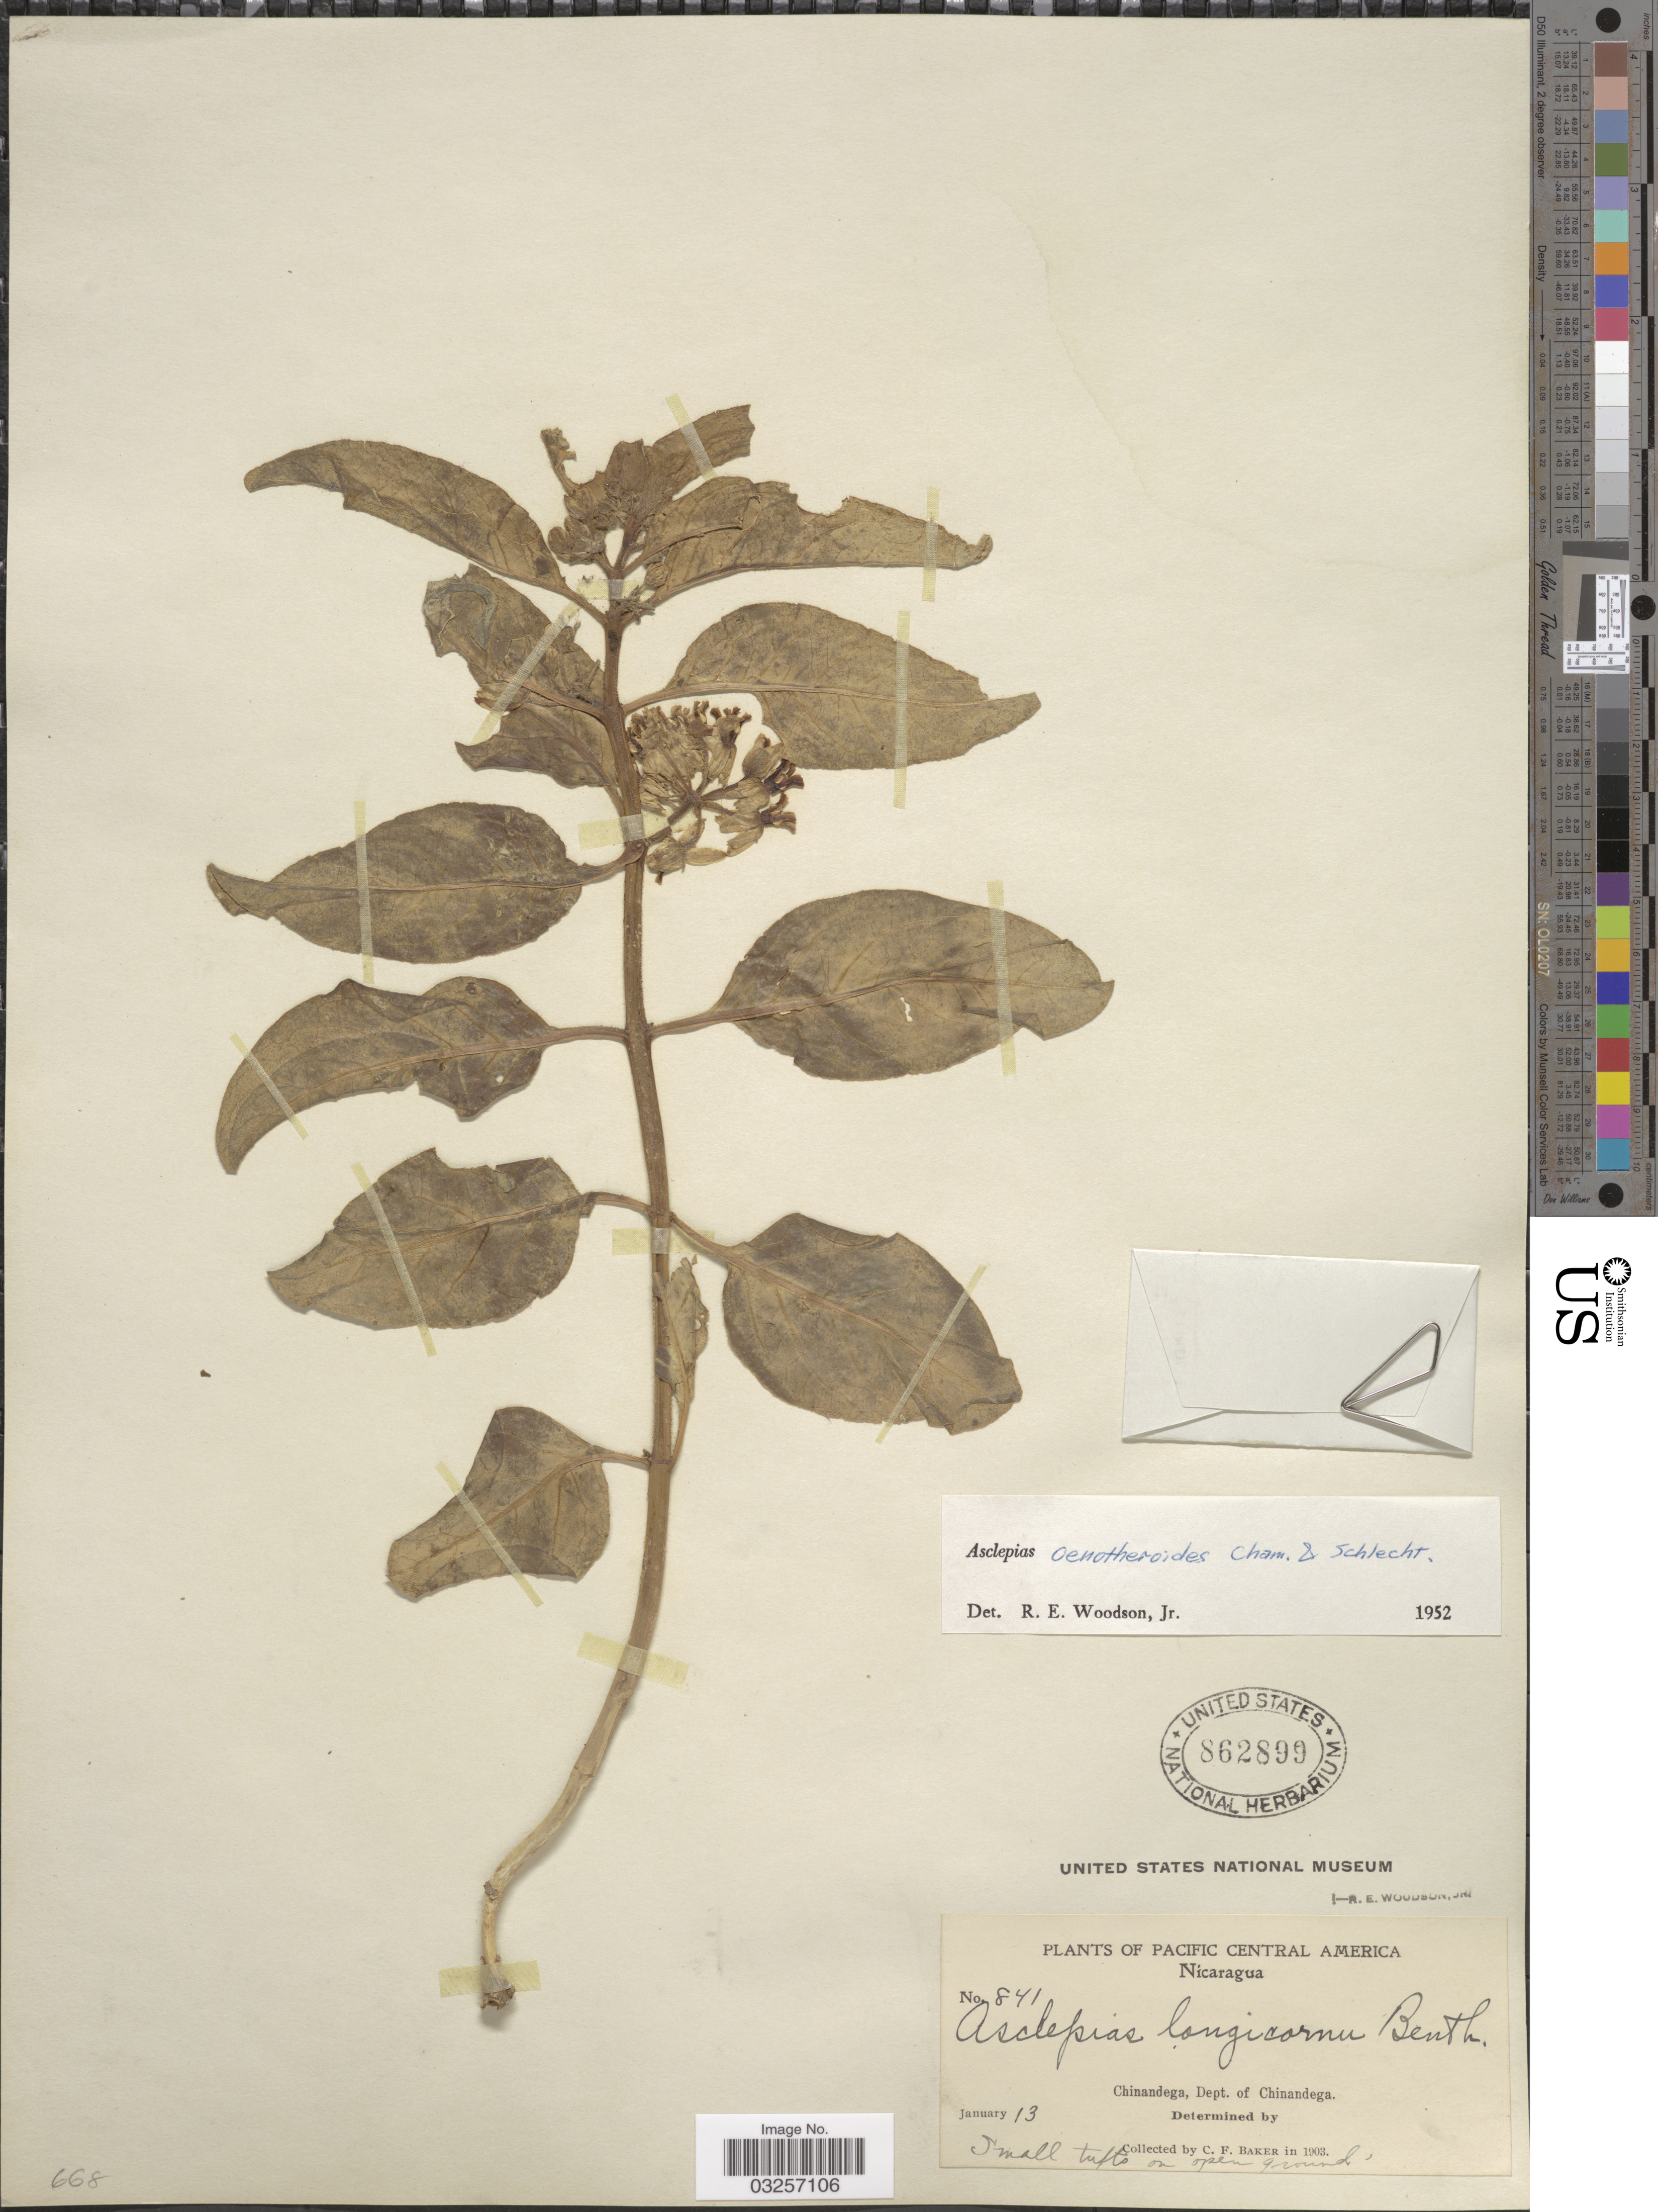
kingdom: Plantae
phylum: Tracheophyta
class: Magnoliopsida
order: Gentianales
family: Apocynaceae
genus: Asclepias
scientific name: Asclepias oenotheroides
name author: Schltdl. & Cham.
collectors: C. F. Baker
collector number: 841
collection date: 1903-01-13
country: Nicaragua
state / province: Chinandega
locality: Chinandega, Dept. of Chinandega.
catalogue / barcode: US 862899